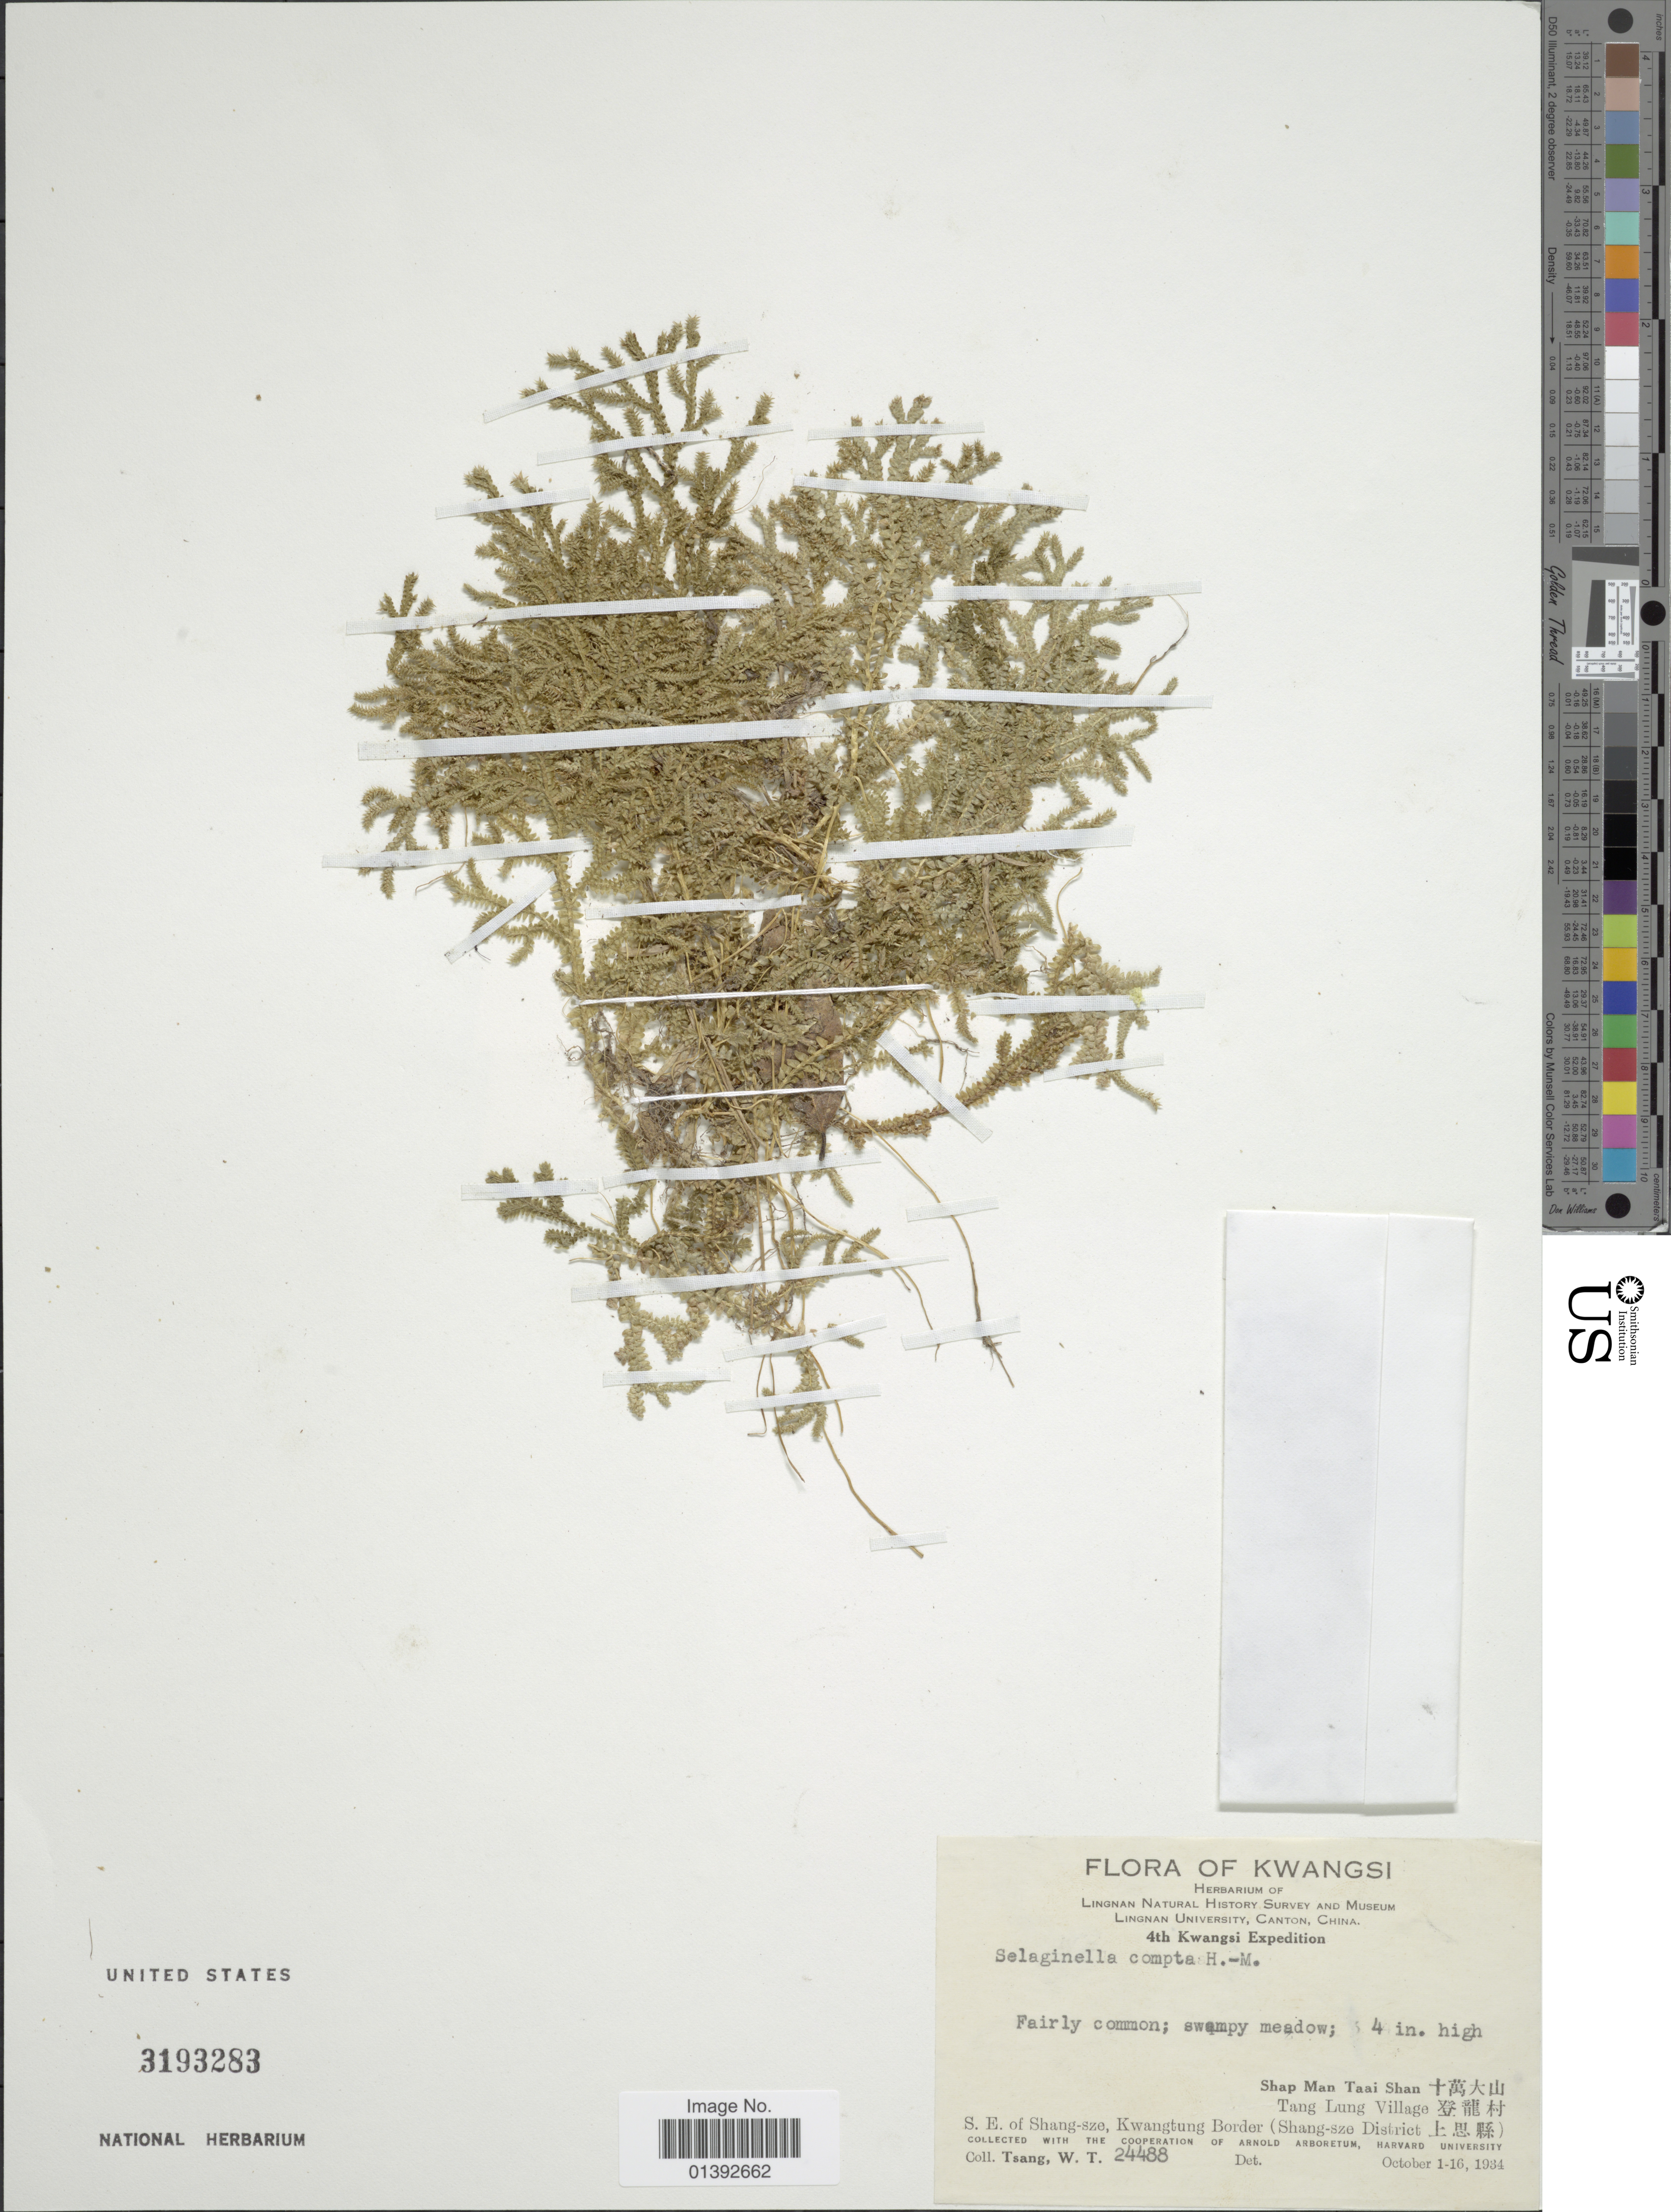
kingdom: Plantae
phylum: Tracheophyta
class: Lycopodiopsida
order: Selaginellales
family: Selaginellaceae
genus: Selaginella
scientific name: Selaginella compta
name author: Hand.-Mazz.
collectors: W. T. Tsang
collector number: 24488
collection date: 1934-10-01/1934-10-16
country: China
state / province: Guangxi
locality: Kwangsi, Shap Man-Taai Shan, Tang Lung Village, S.E. of Shang-sze Kwnagtung Border (Shang-sze District)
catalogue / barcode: US 3193283